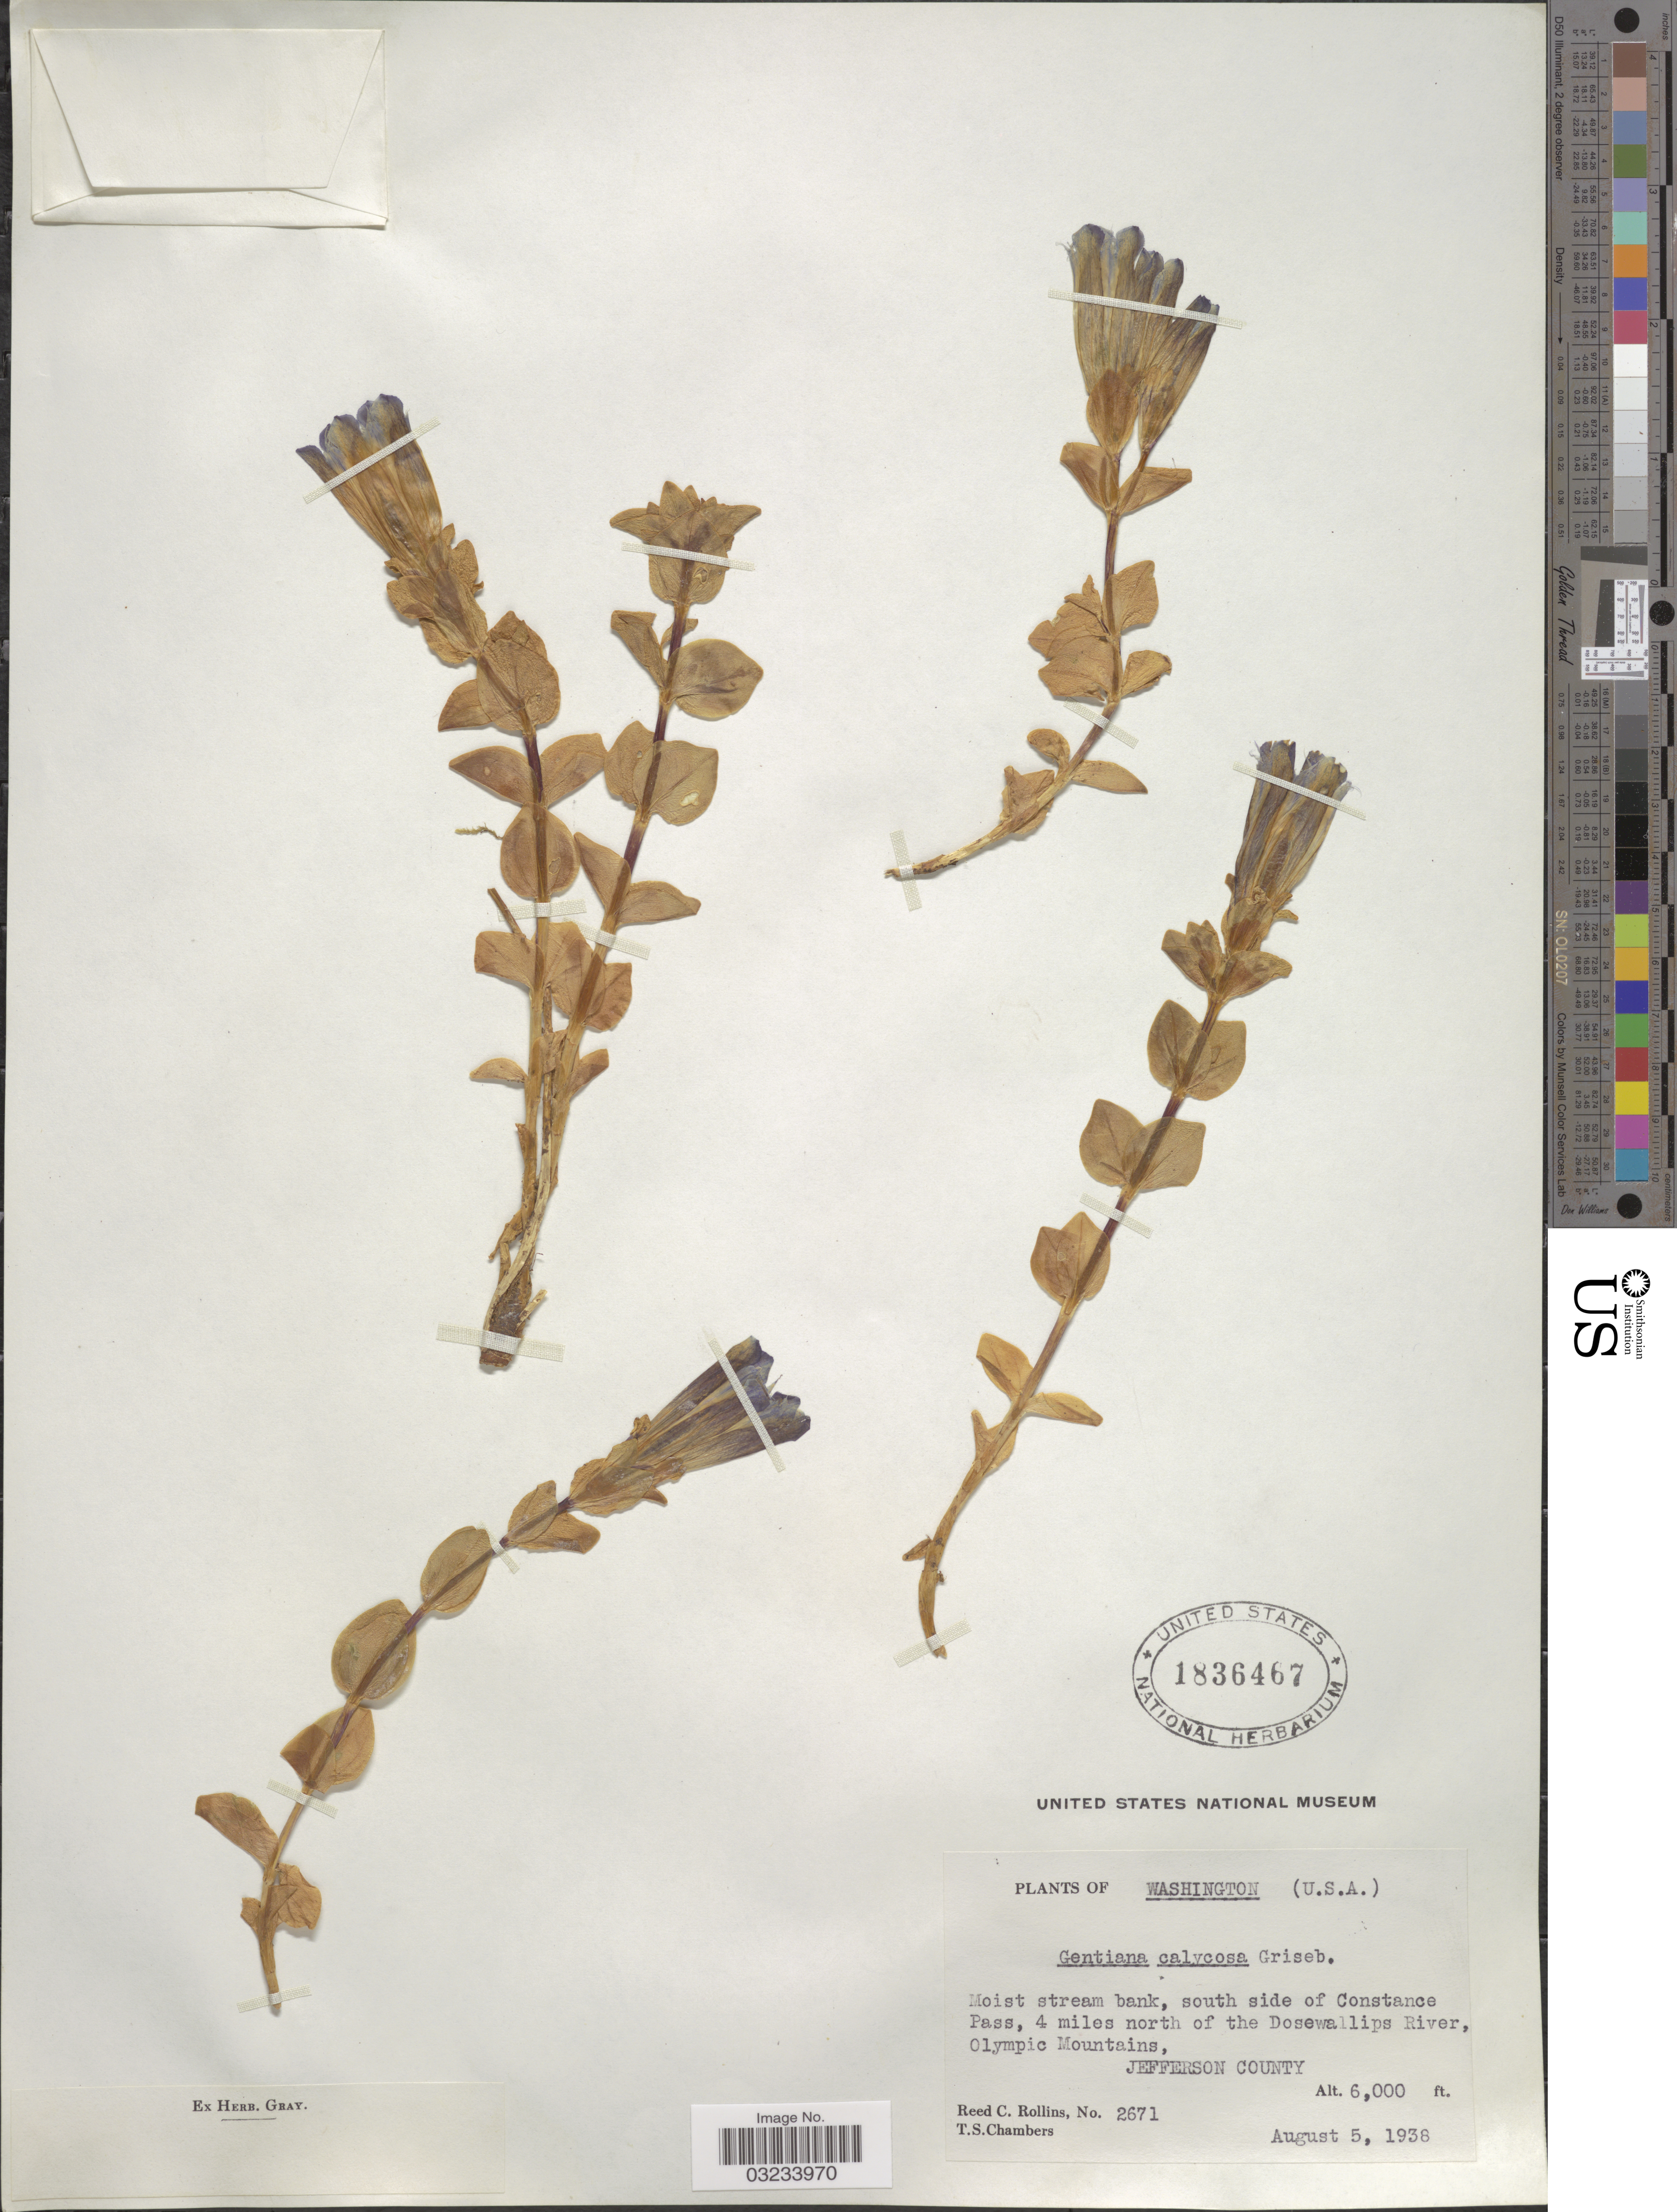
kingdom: Plantae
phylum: Tracheophyta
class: Magnoliopsida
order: Gentianales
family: Gentianaceae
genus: Gentiana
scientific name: Gentiana calycosa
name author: Griseb.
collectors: R. C. Rollins & T. Chambers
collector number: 2671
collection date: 1938-08-05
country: United States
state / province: Washington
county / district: Jefferson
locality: Moist stream bank, south side of Constance Pass, 4 miles north of the Dosewallips River, Olympic Mountains, Jefferson County.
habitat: moist stream bank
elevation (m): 1829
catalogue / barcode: US 1836467